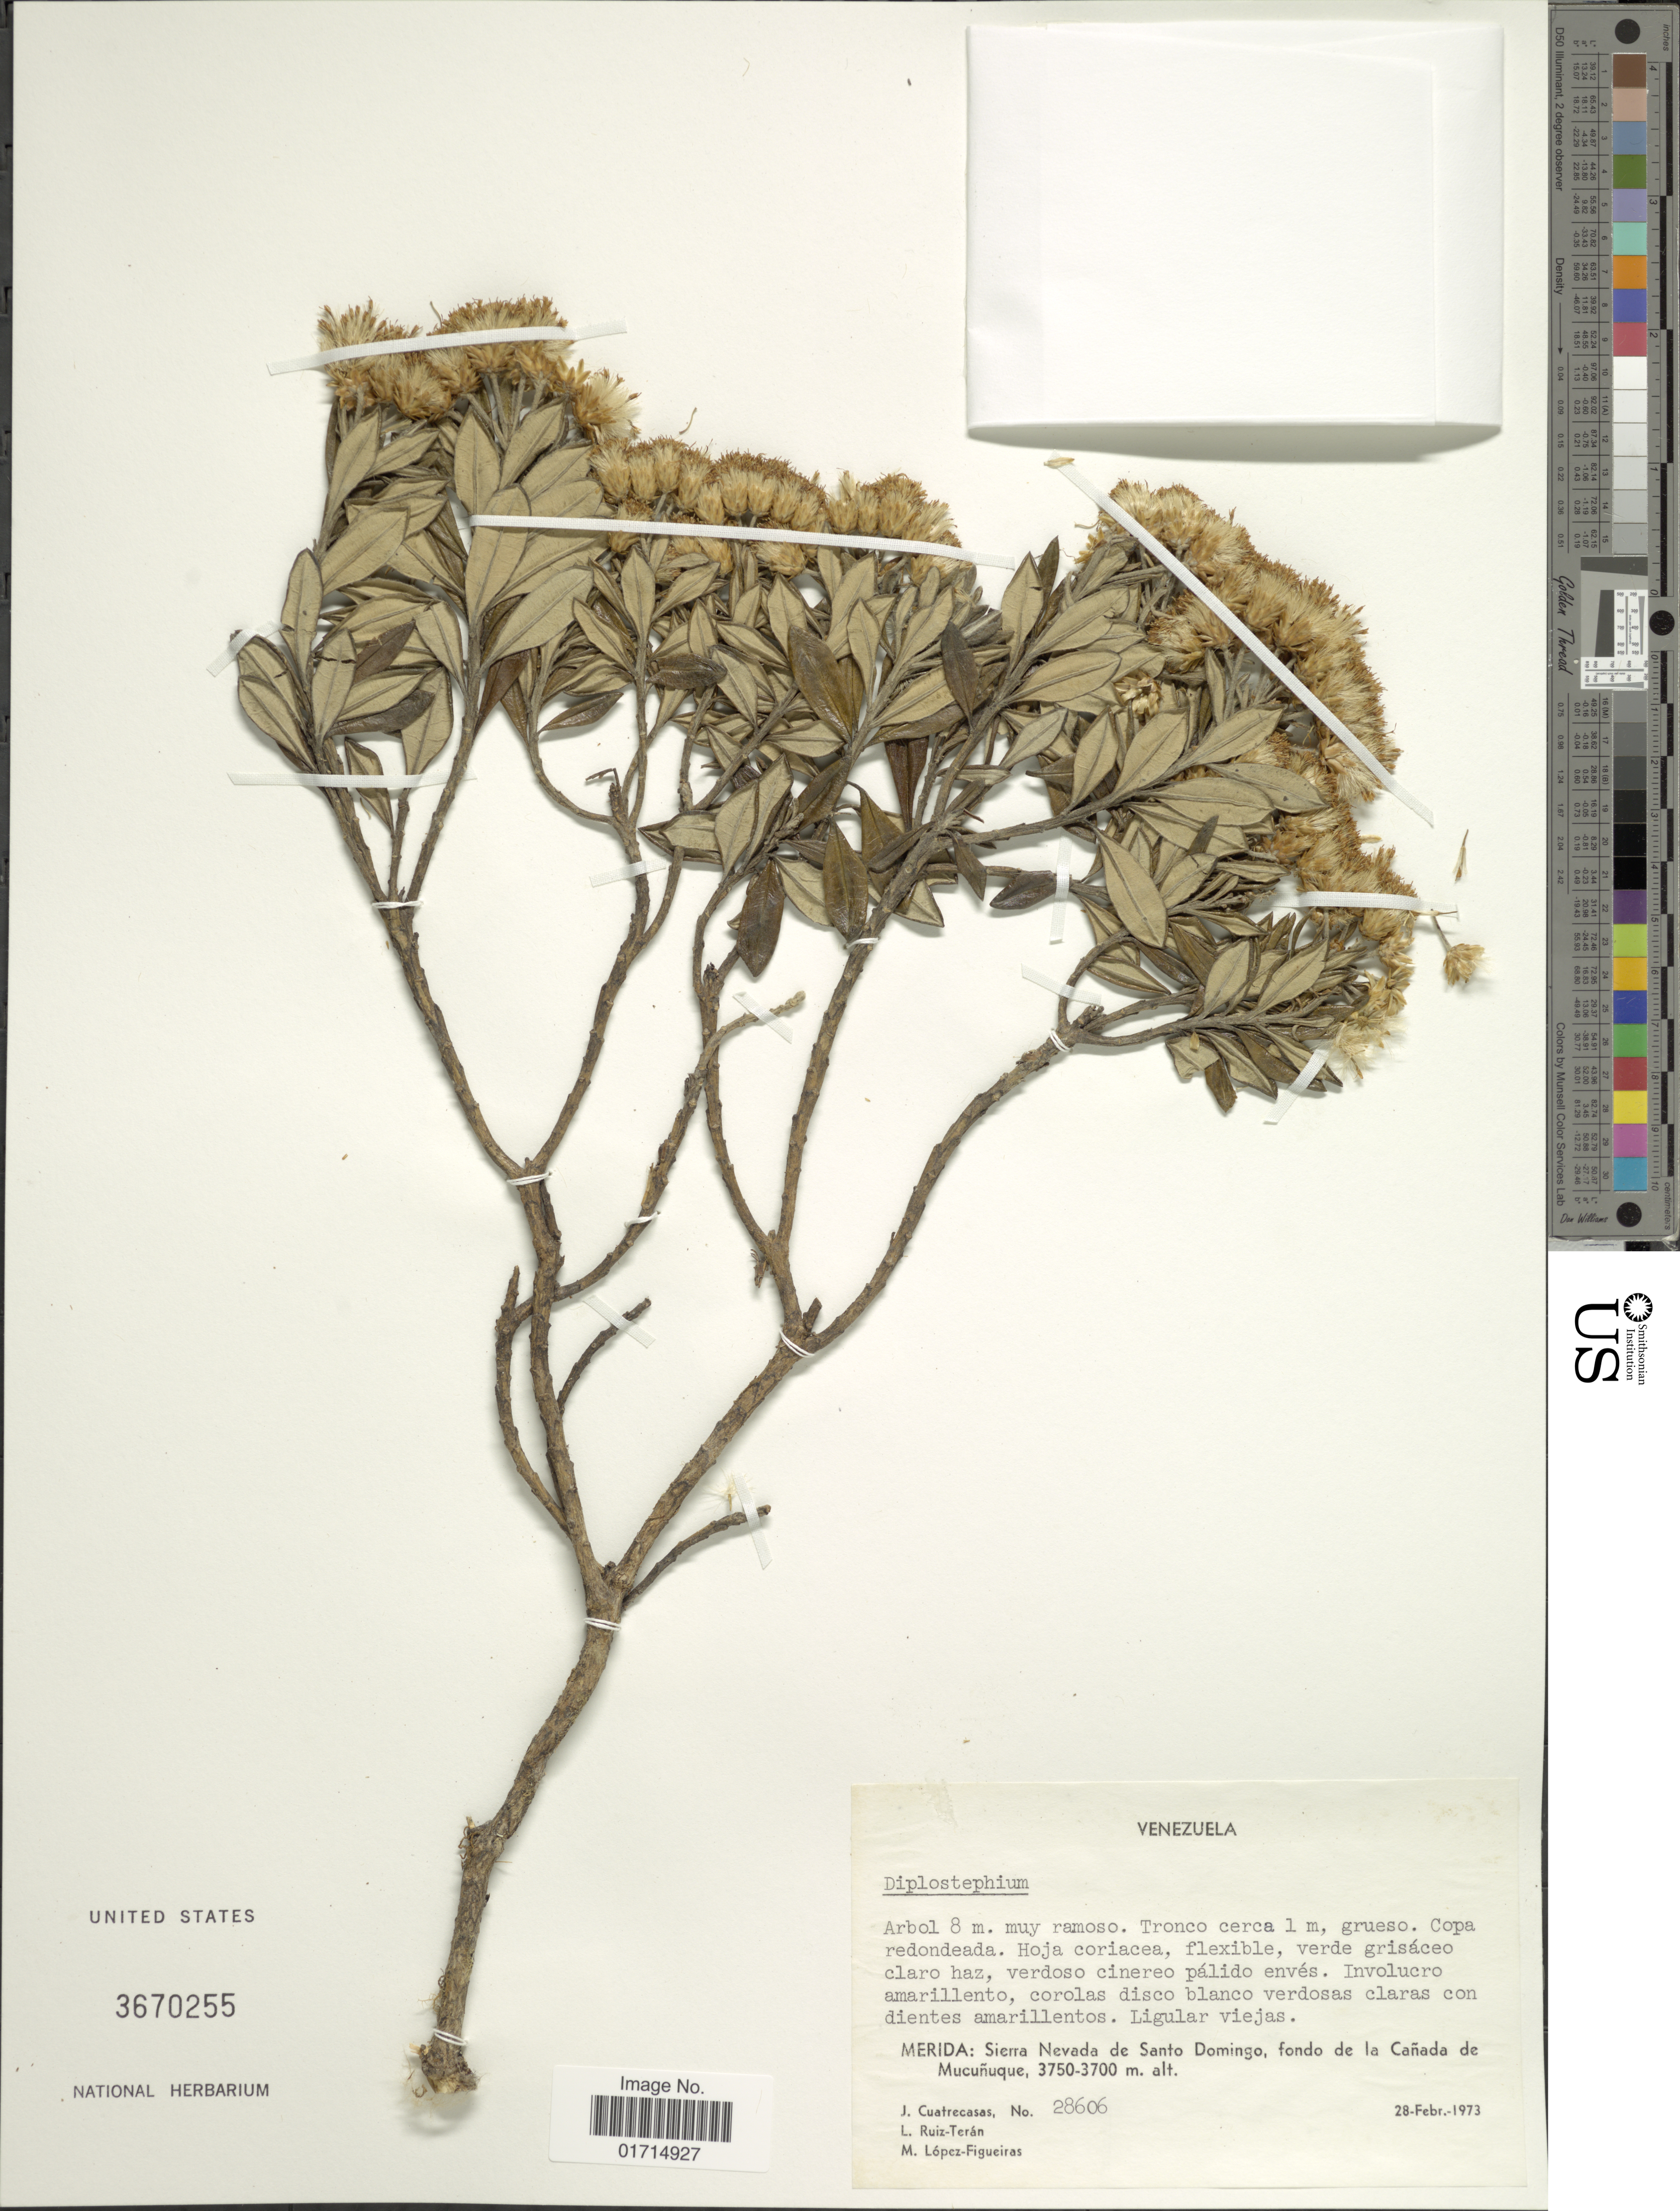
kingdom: Plantae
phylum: Tracheophyta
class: Magnoliopsida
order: Asterales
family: Asteraceae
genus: Diplostephium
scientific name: Diplostephium sp.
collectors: J. Cuatrecasas, L. E. Ruíz-Terán & M. Lopéz-F.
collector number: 28606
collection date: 1973-02-28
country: Venezuela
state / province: Mérida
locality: Venezuela. Merida: Sierra Nevada de Santo Domingo, fondo de la Cañada de Mucuñuque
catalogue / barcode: US 3670255